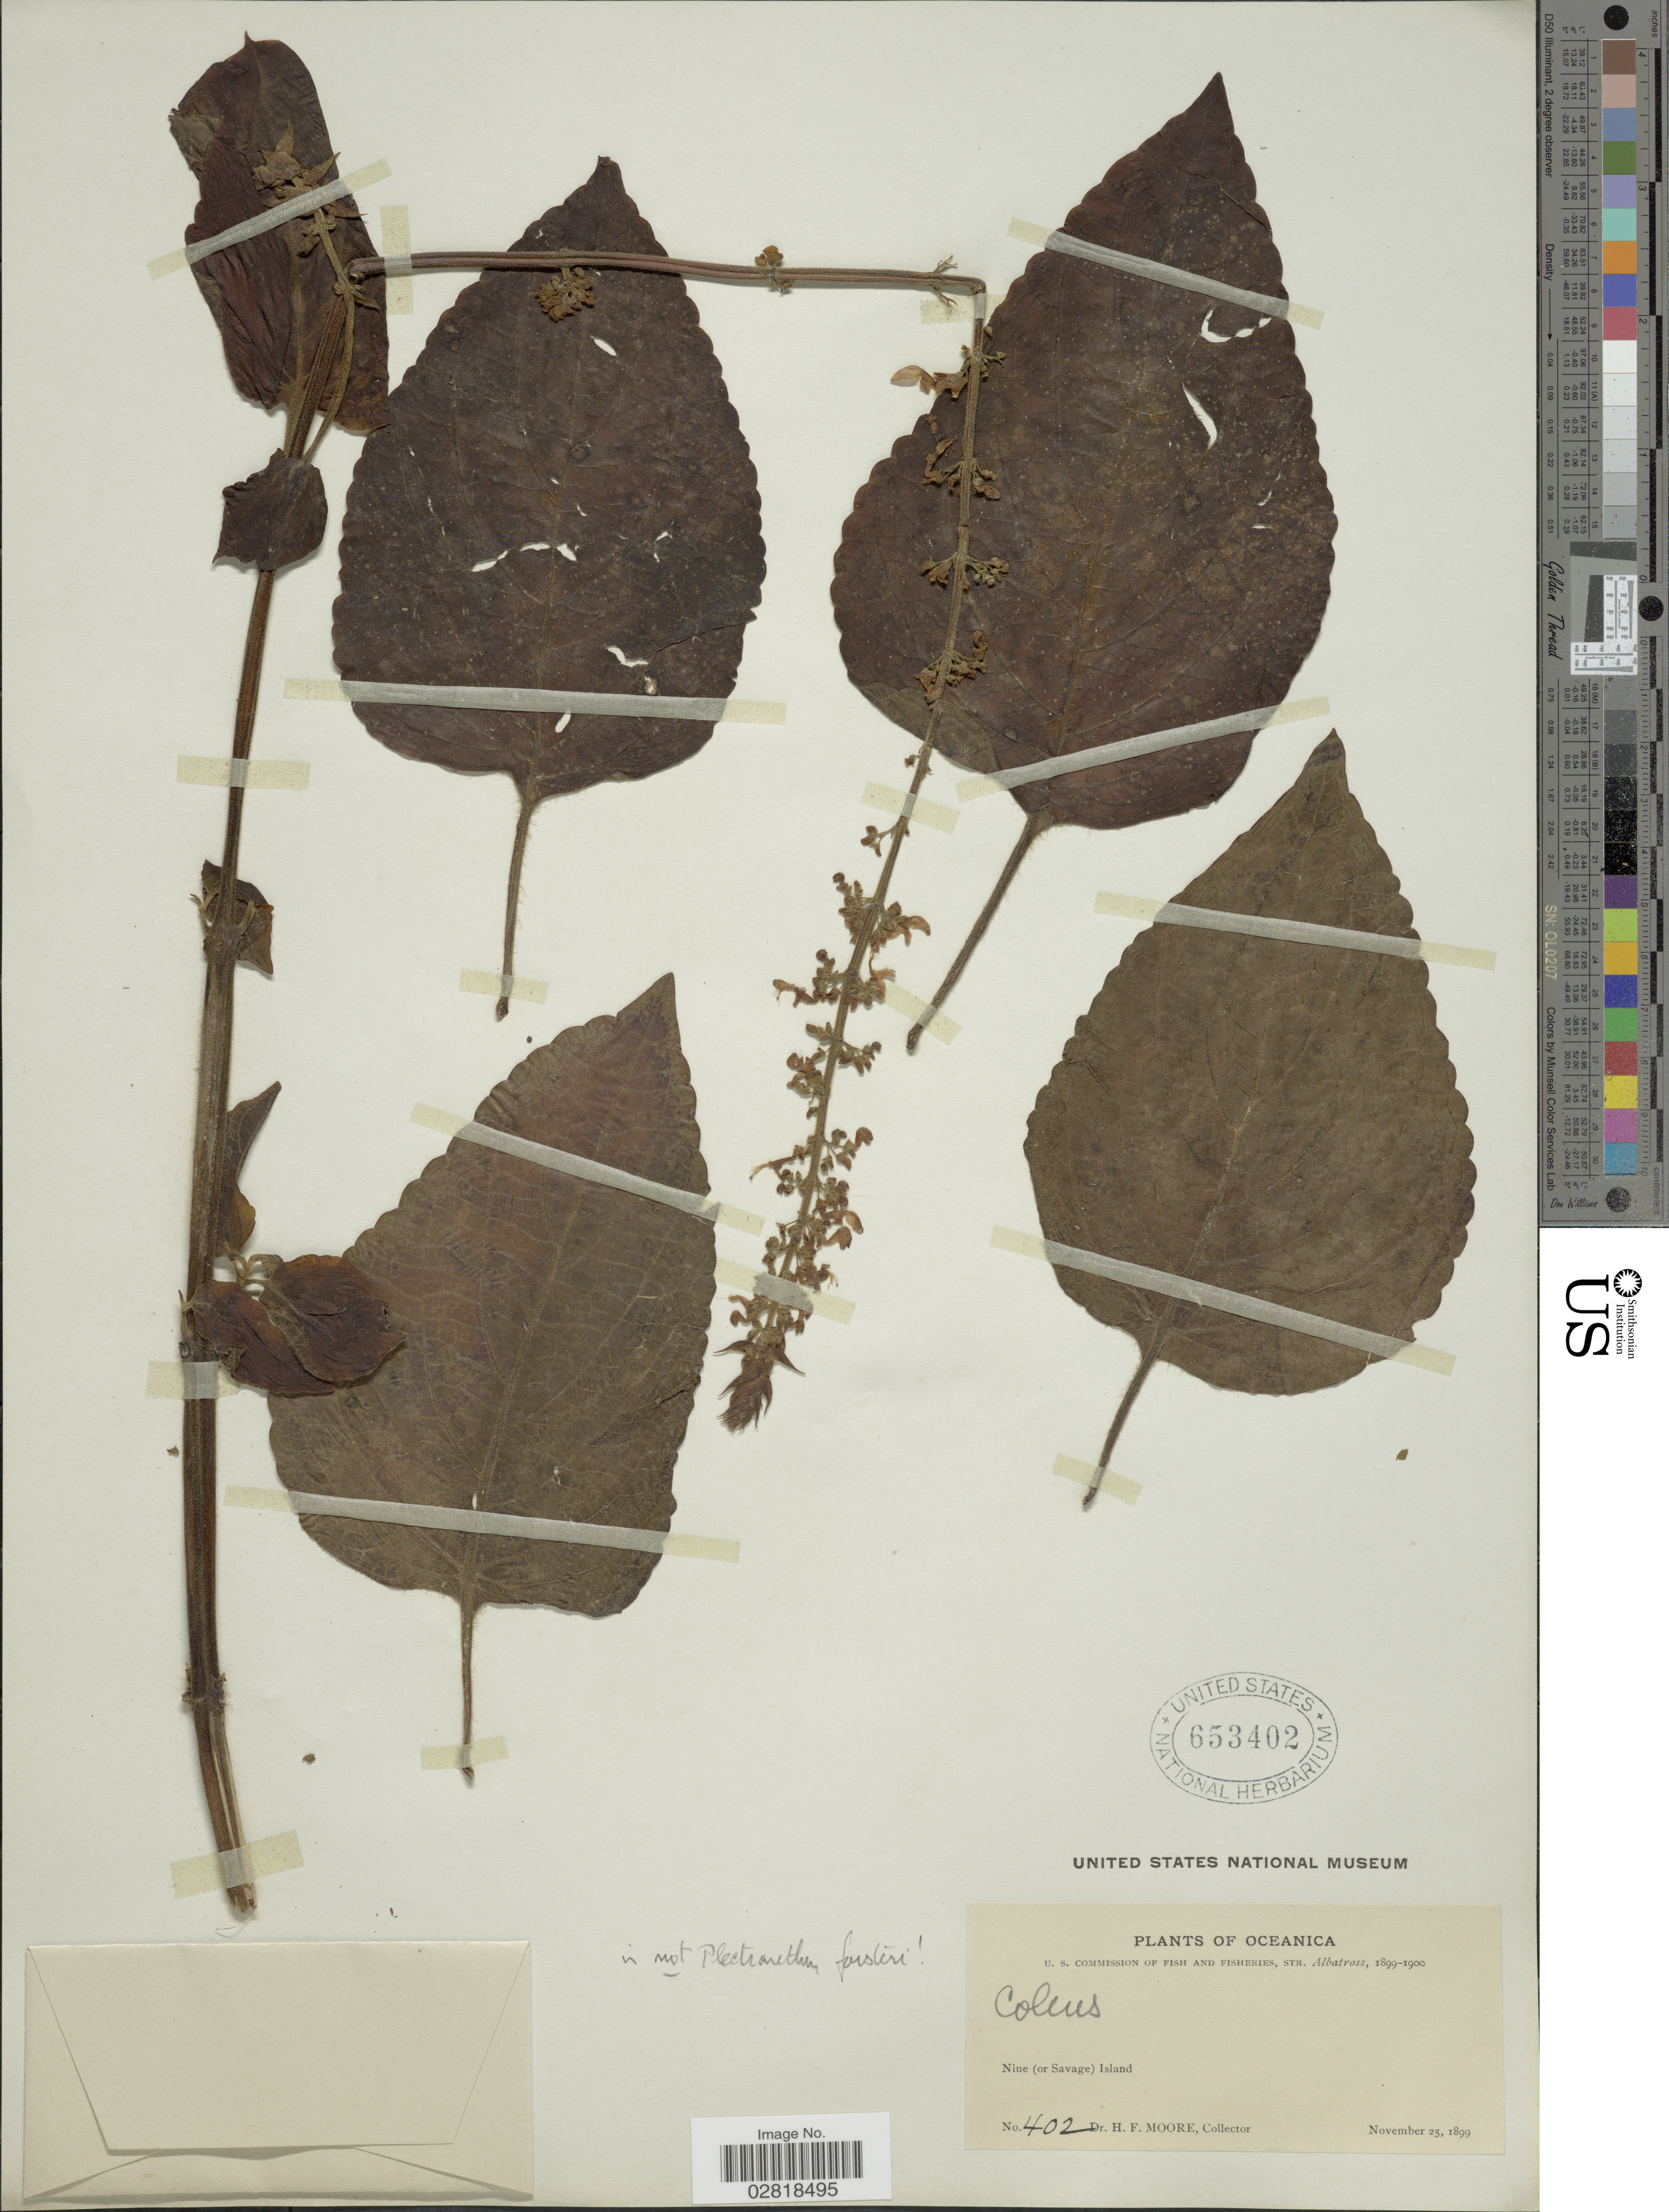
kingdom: Plantae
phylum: Tracheophyta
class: Magnoliopsida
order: Lamiales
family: Lamiaceae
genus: Plectranthus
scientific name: Plectranthus sp.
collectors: H. F. Moore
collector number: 402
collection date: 1899-11-25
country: Niue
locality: Oceanica. Niue (or Savage) Island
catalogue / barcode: US 653402